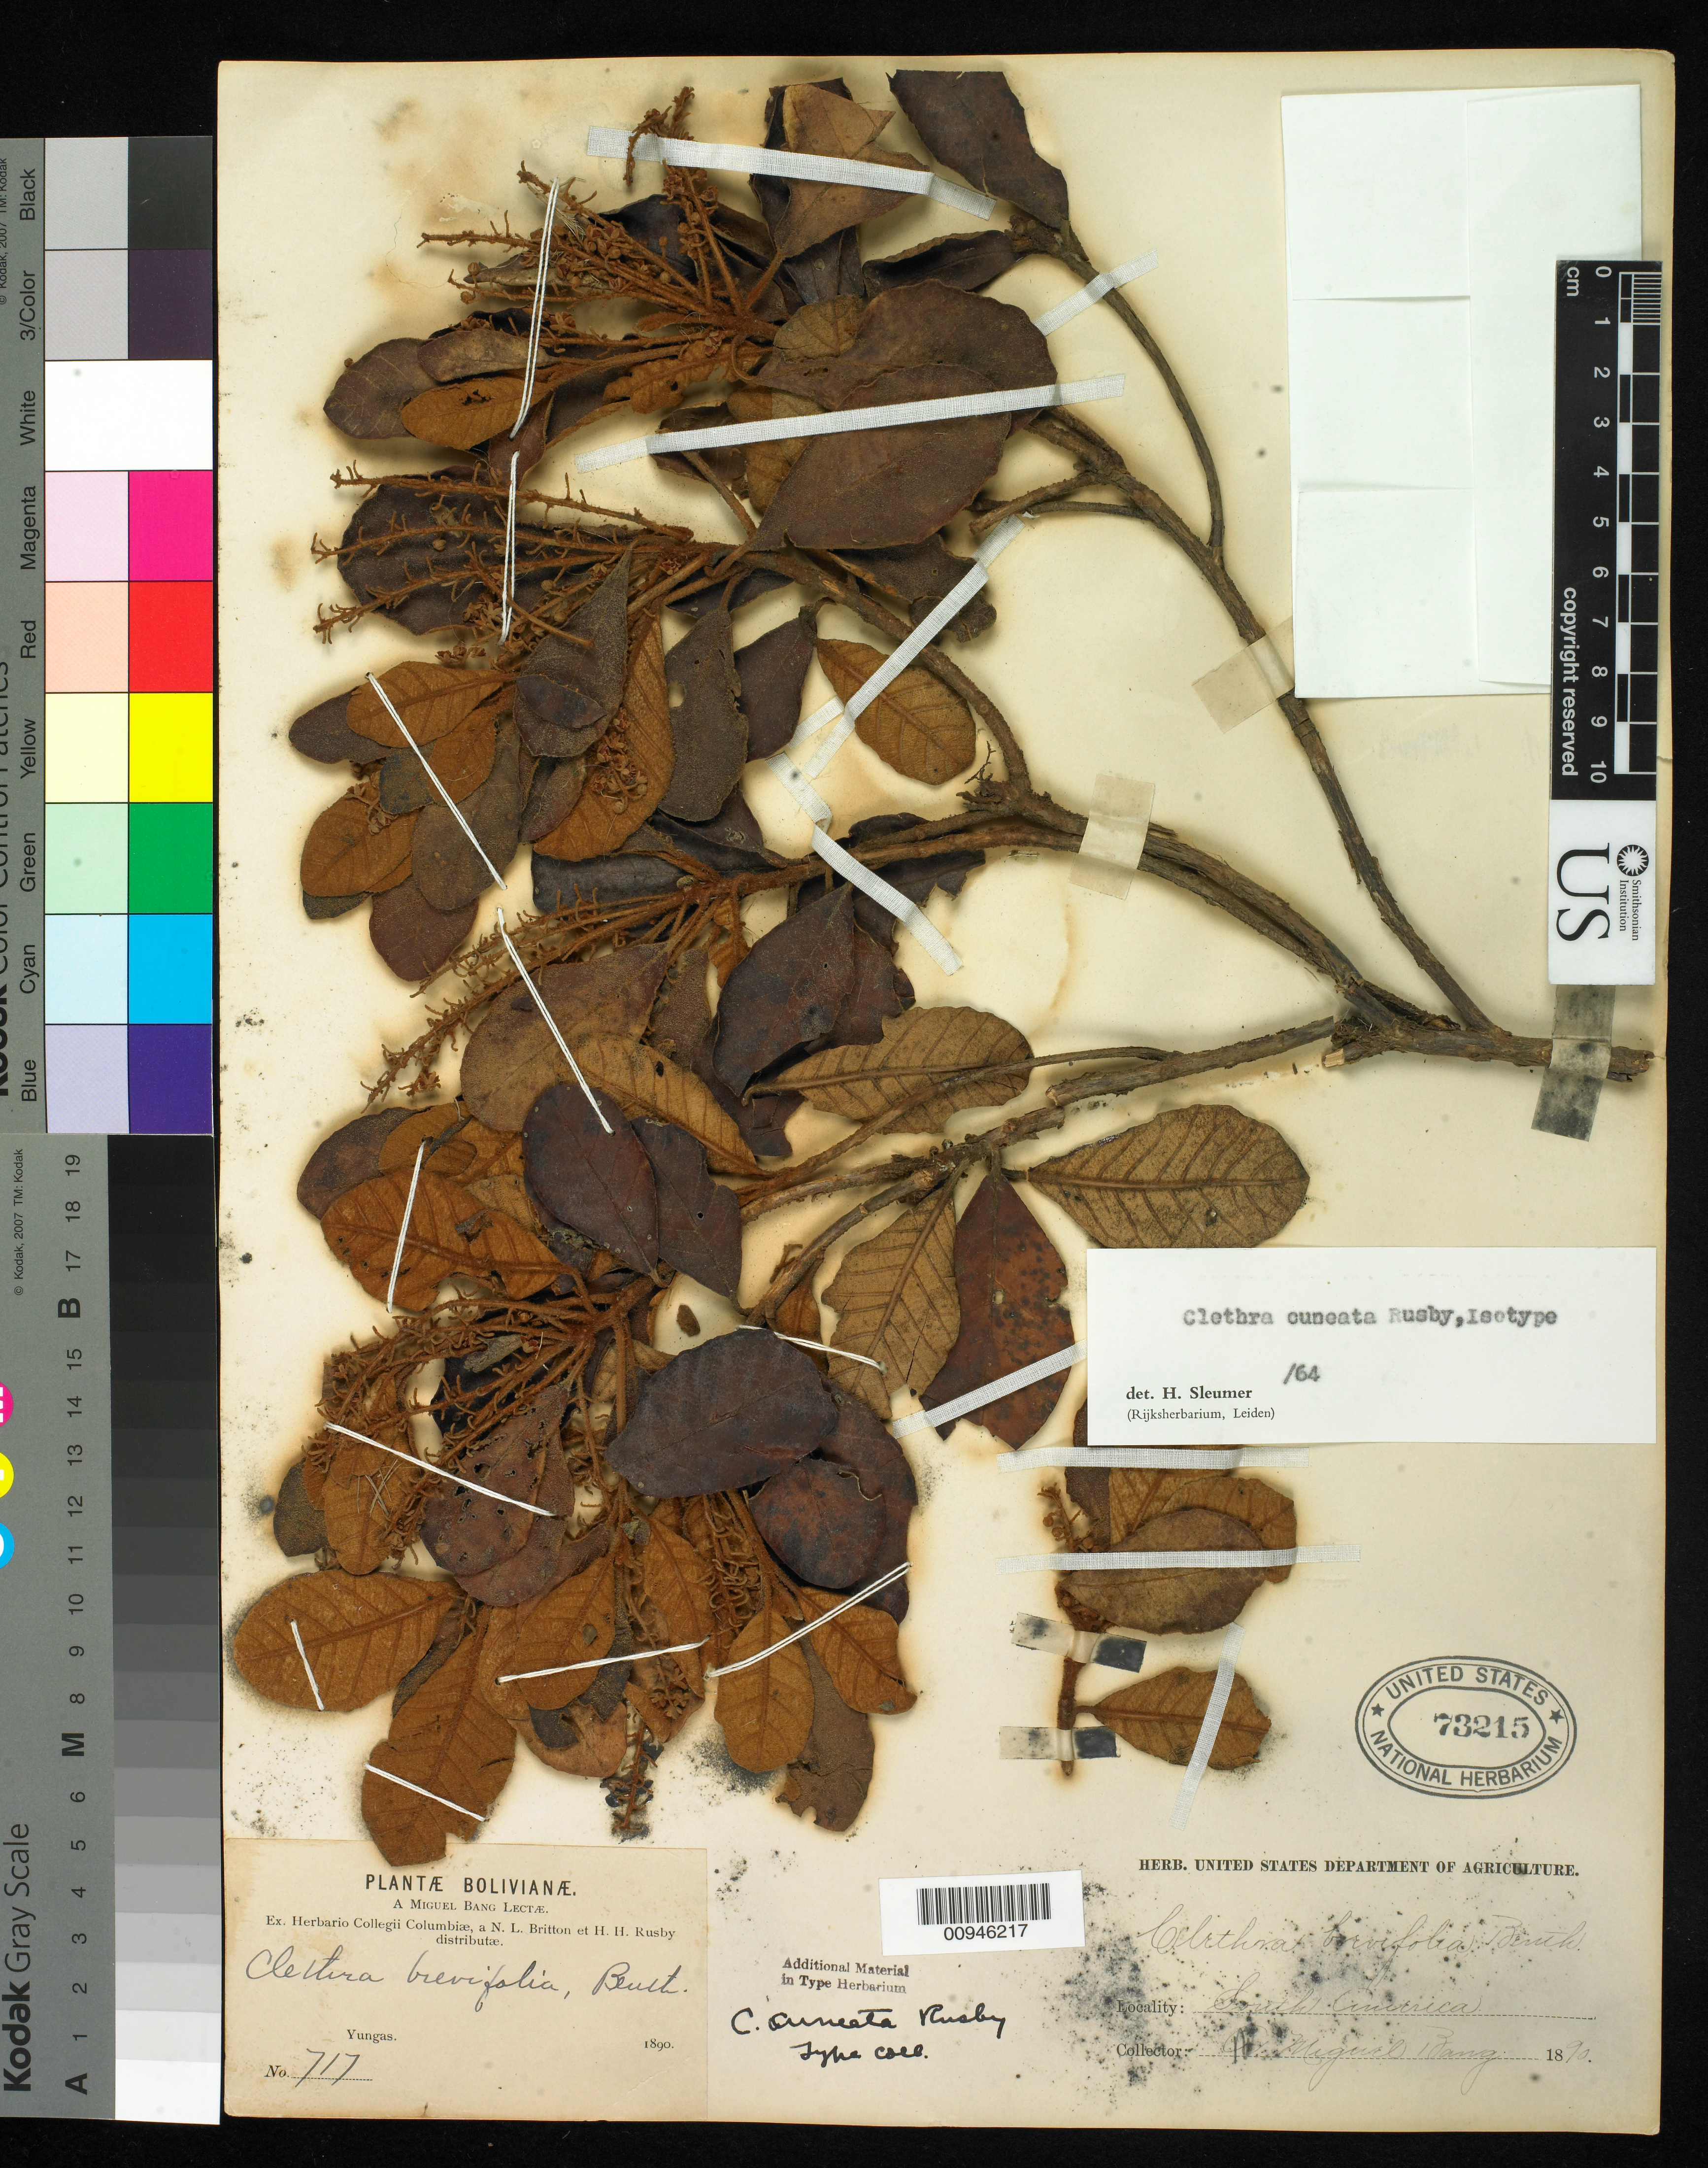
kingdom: Plantae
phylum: Tracheophyta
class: Magnoliopsida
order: Ericales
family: Clethraceae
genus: Clethra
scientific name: Clethra cuneata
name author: Rusby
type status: Isotype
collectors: M. Bang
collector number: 717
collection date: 1890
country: Bolivia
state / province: La Paz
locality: Yungas.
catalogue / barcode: US 73215